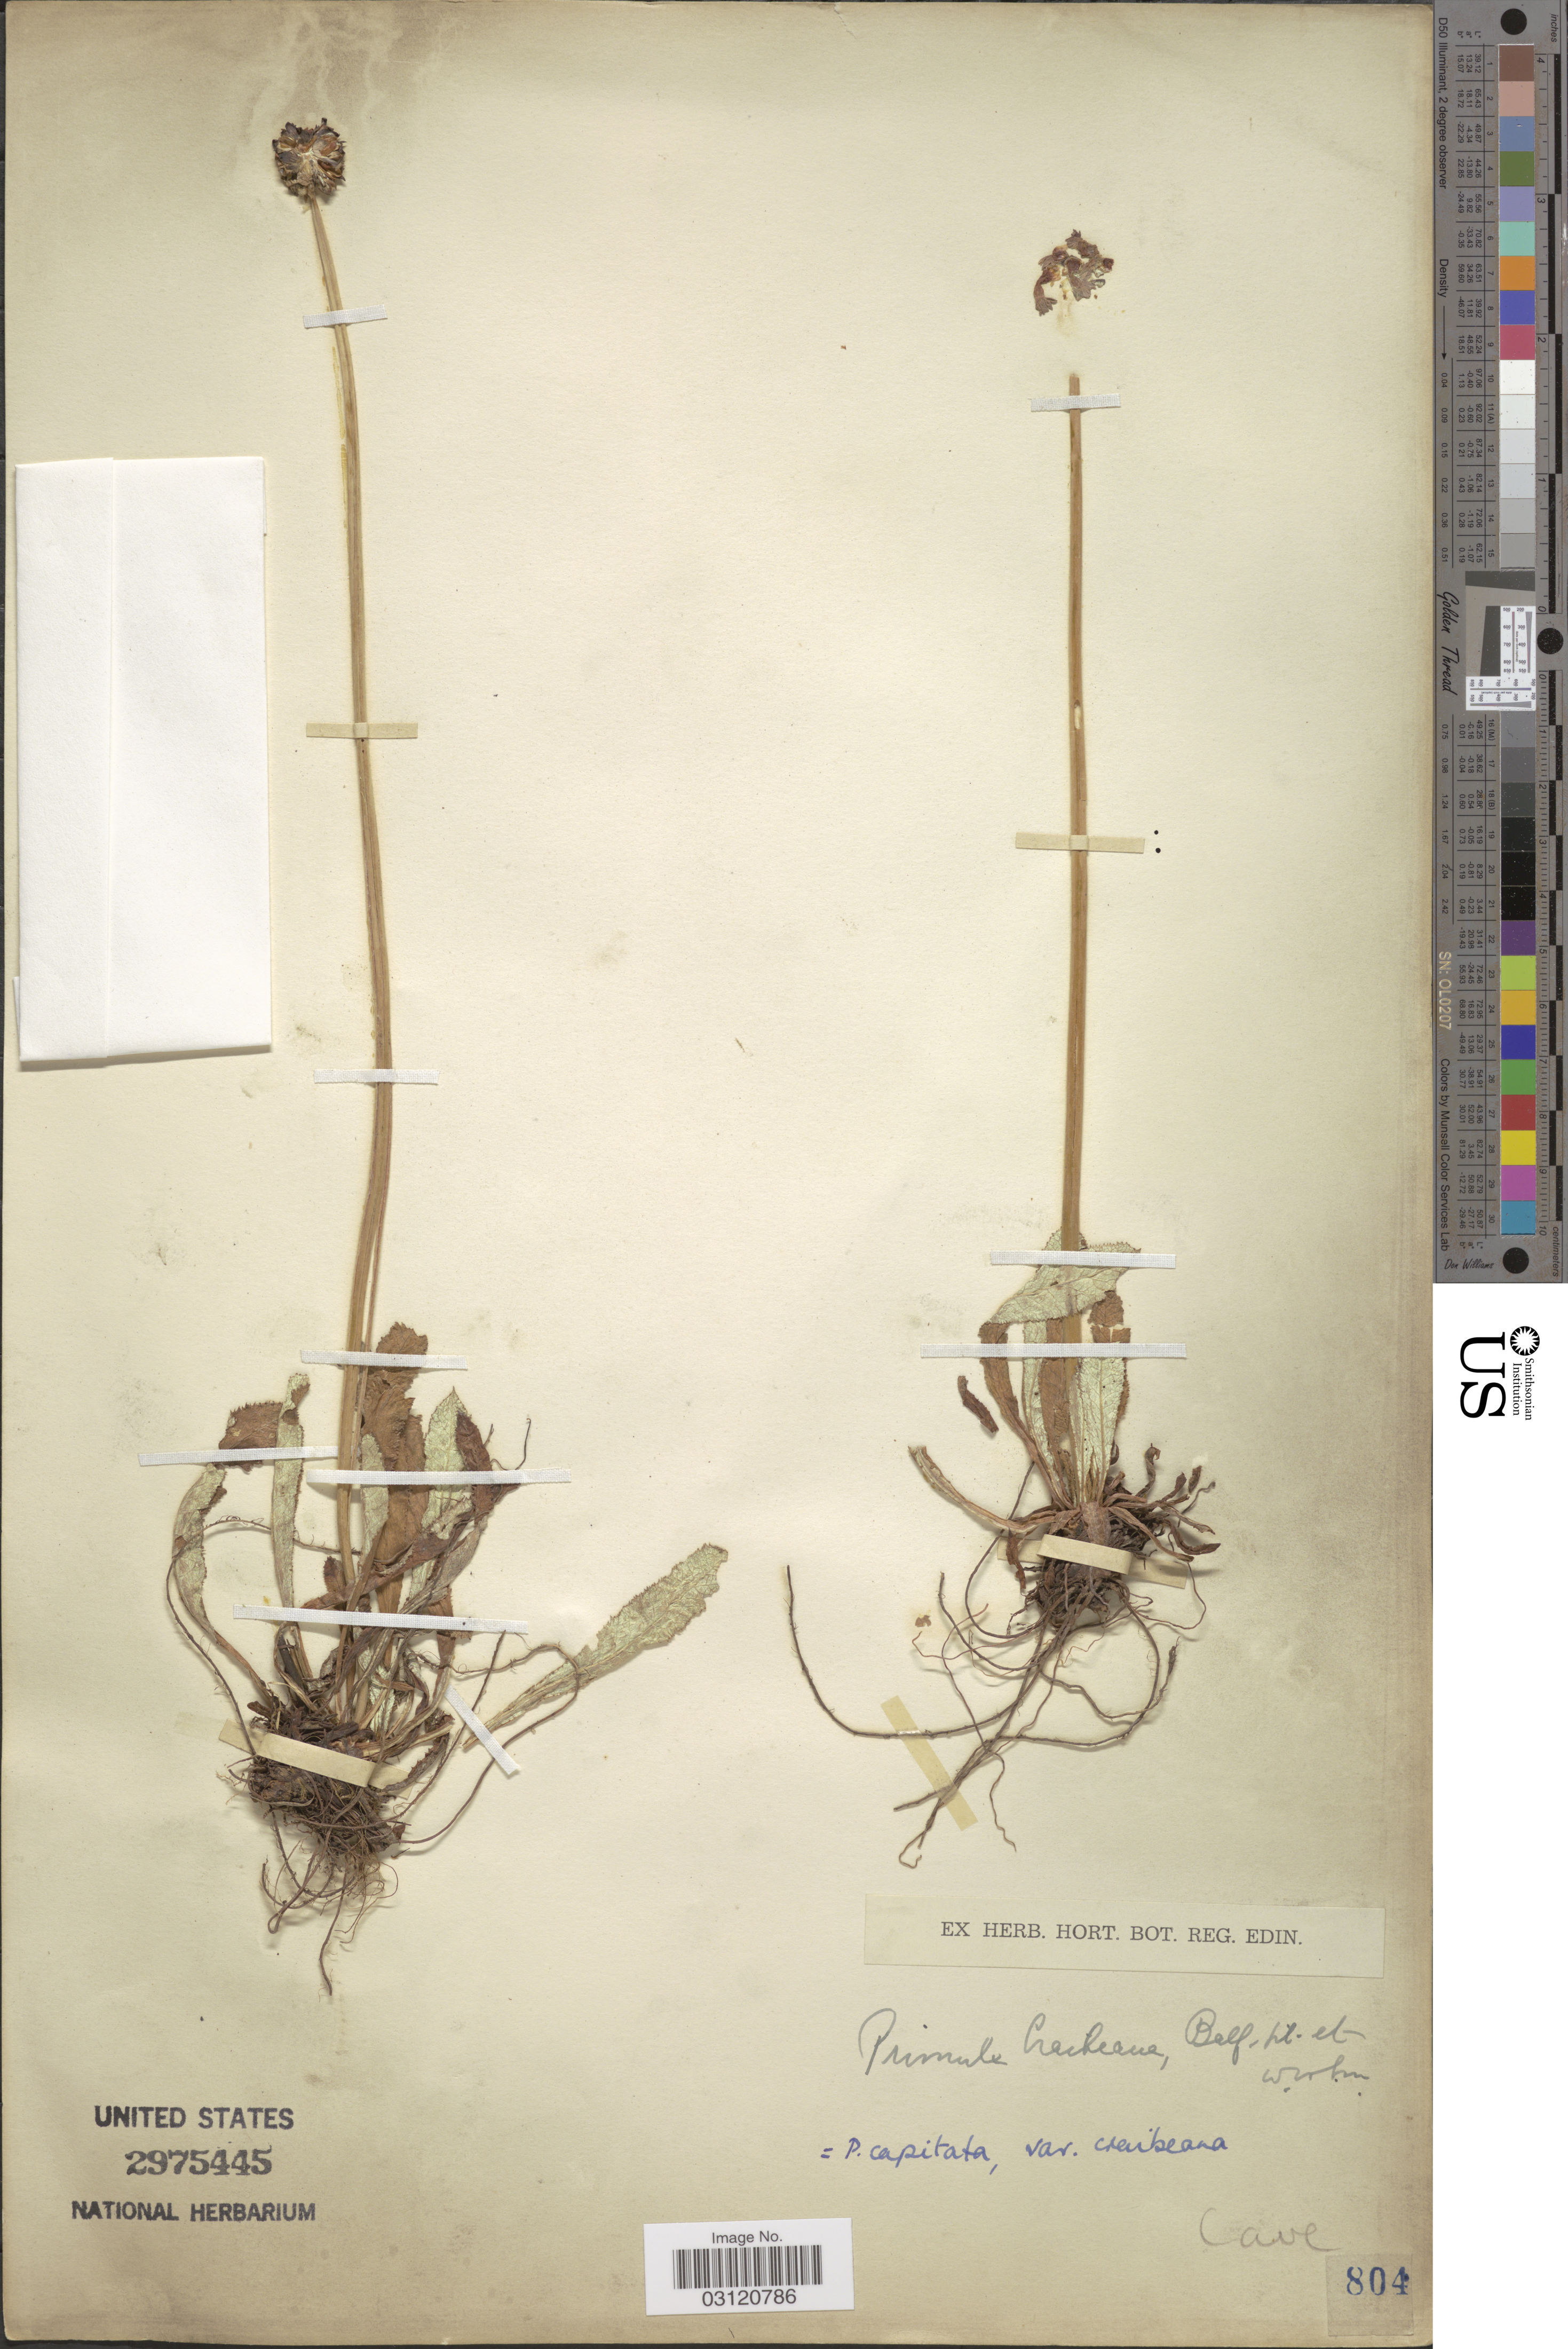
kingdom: Plantae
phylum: Tracheophyta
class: Magnoliopsida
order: Ericales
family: Primulaceae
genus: Primula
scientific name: Primula capitata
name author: Hook.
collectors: Cave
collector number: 804?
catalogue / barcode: US 2975445